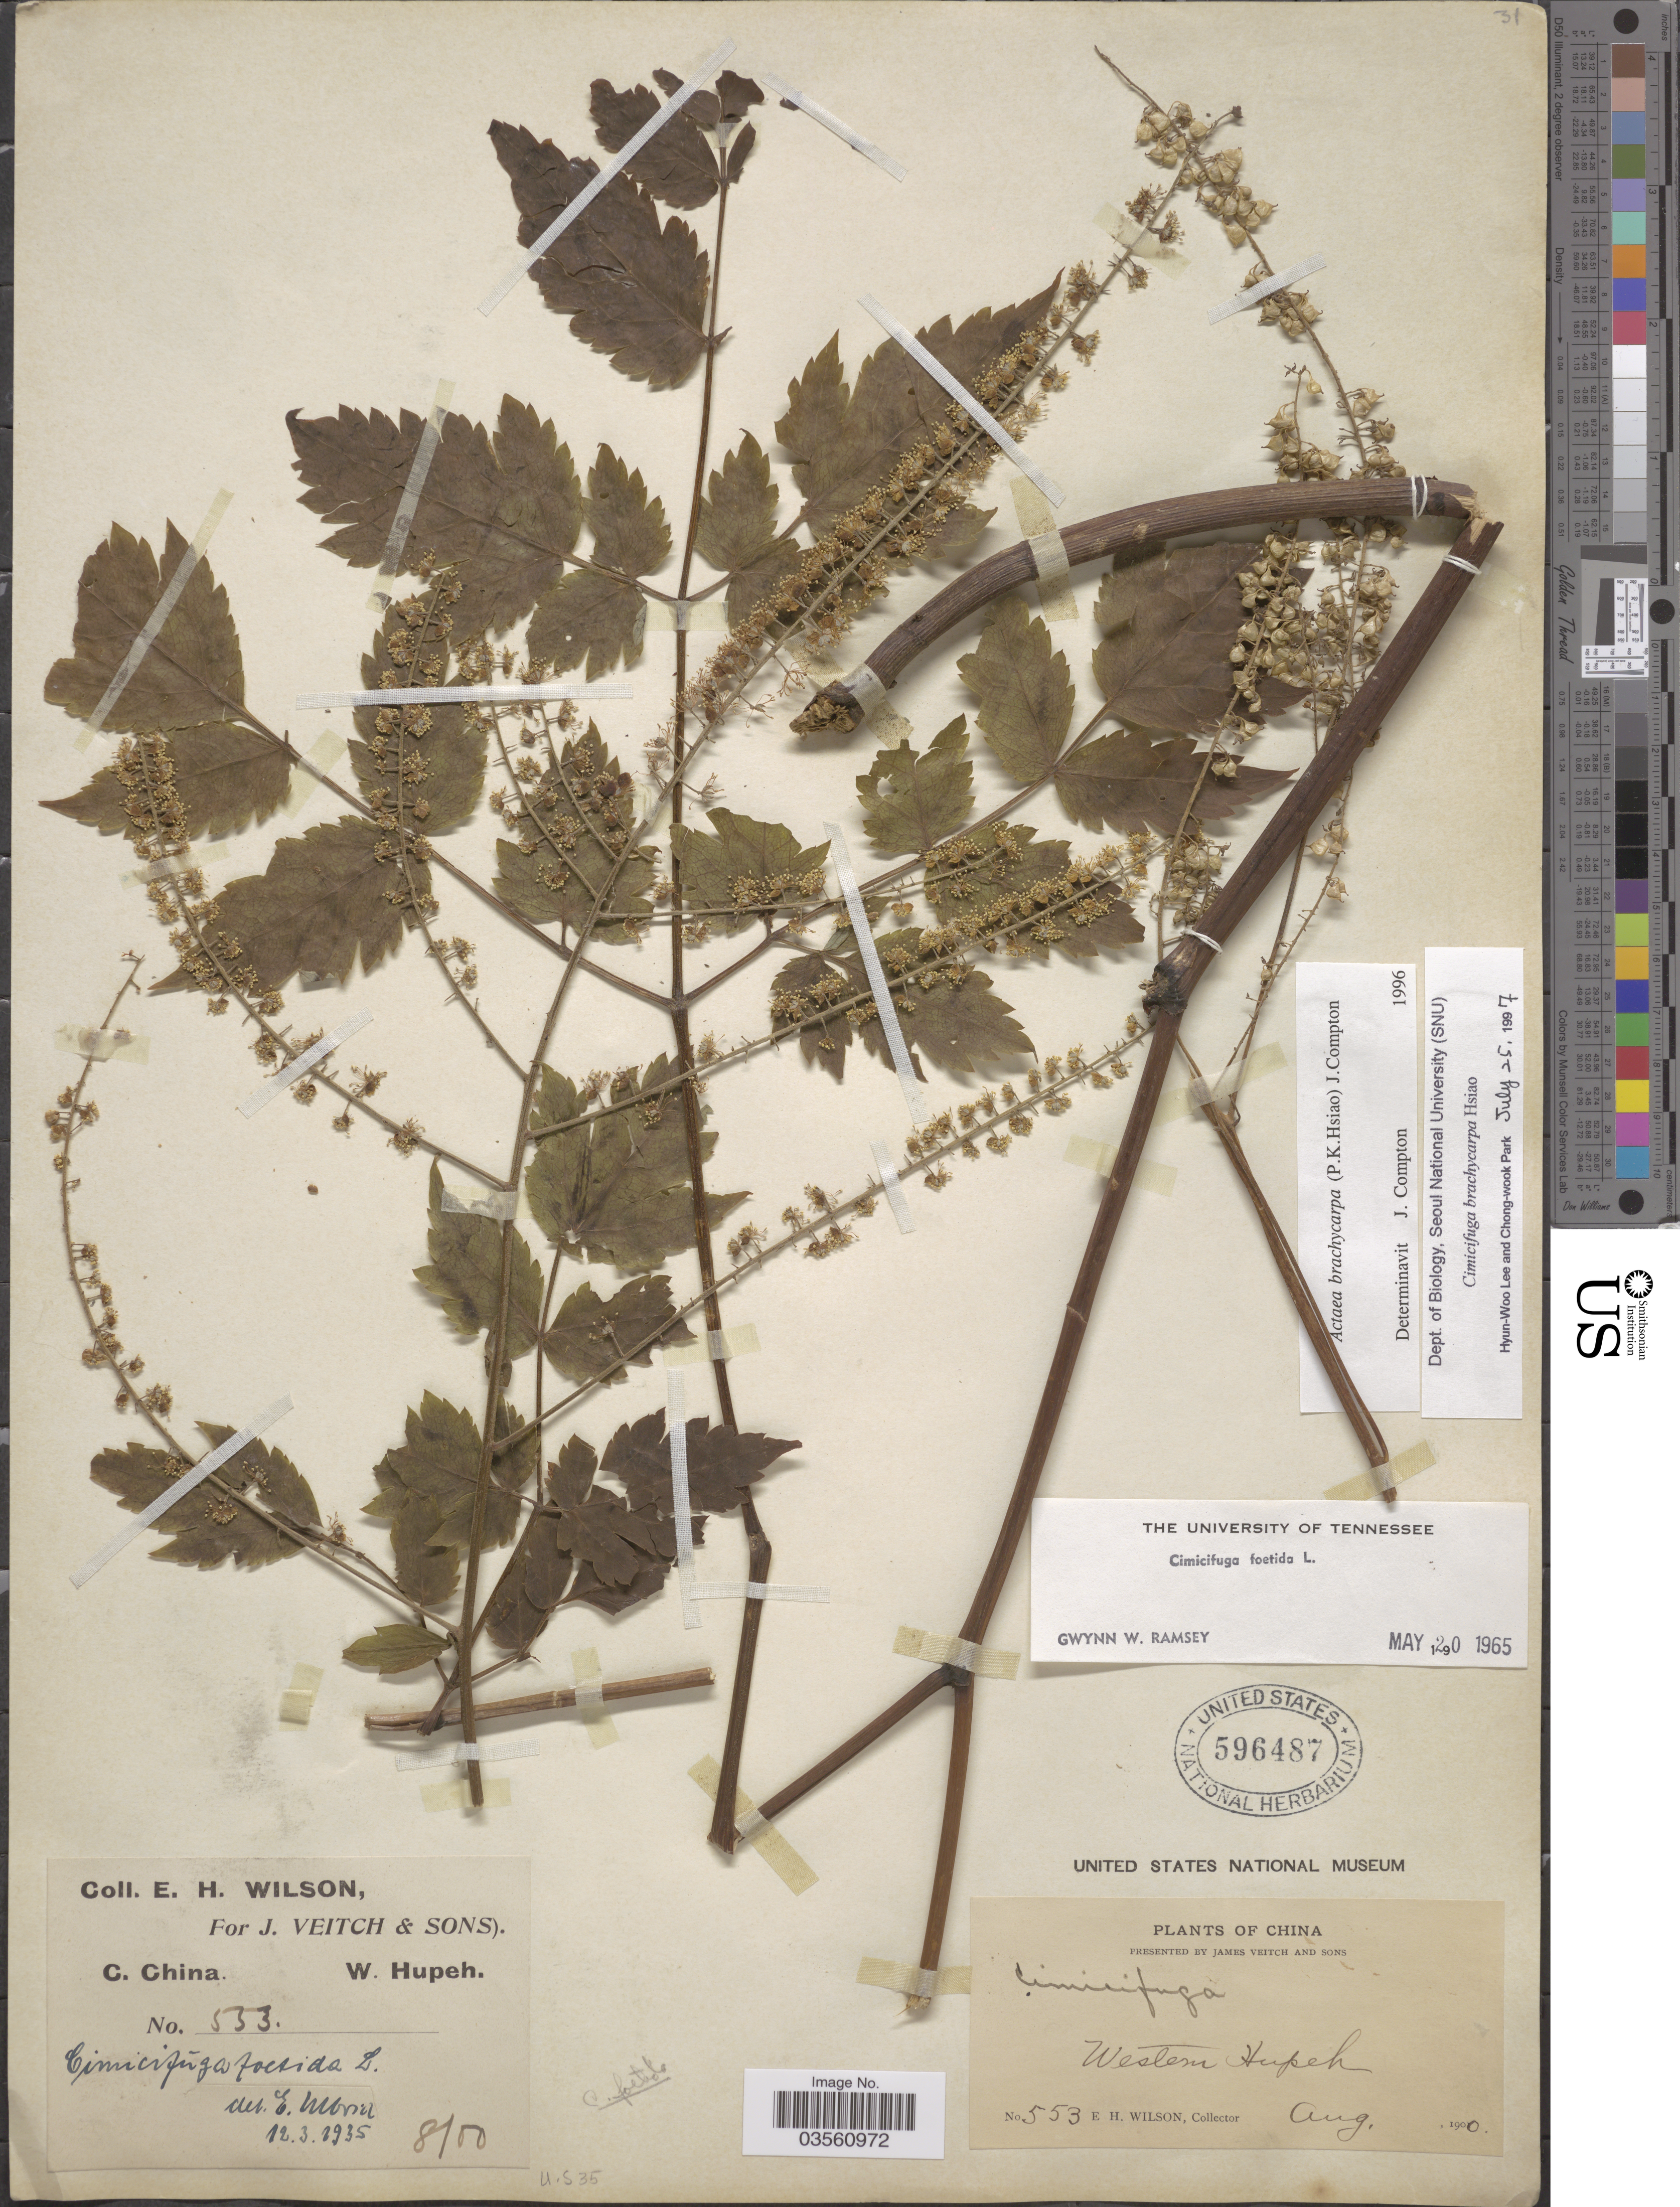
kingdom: Plantae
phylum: Tracheophyta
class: Magnoliopsida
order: Ranunculales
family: Ranunculaceae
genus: Actaea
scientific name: Actaea brachycarpa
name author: (P.K. Hsiao) J. Compton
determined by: Compton, J. A.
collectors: E. Wilson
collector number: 553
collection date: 1900-08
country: China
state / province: Hubei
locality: Western Hupeh. C. China.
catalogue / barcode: US 596487